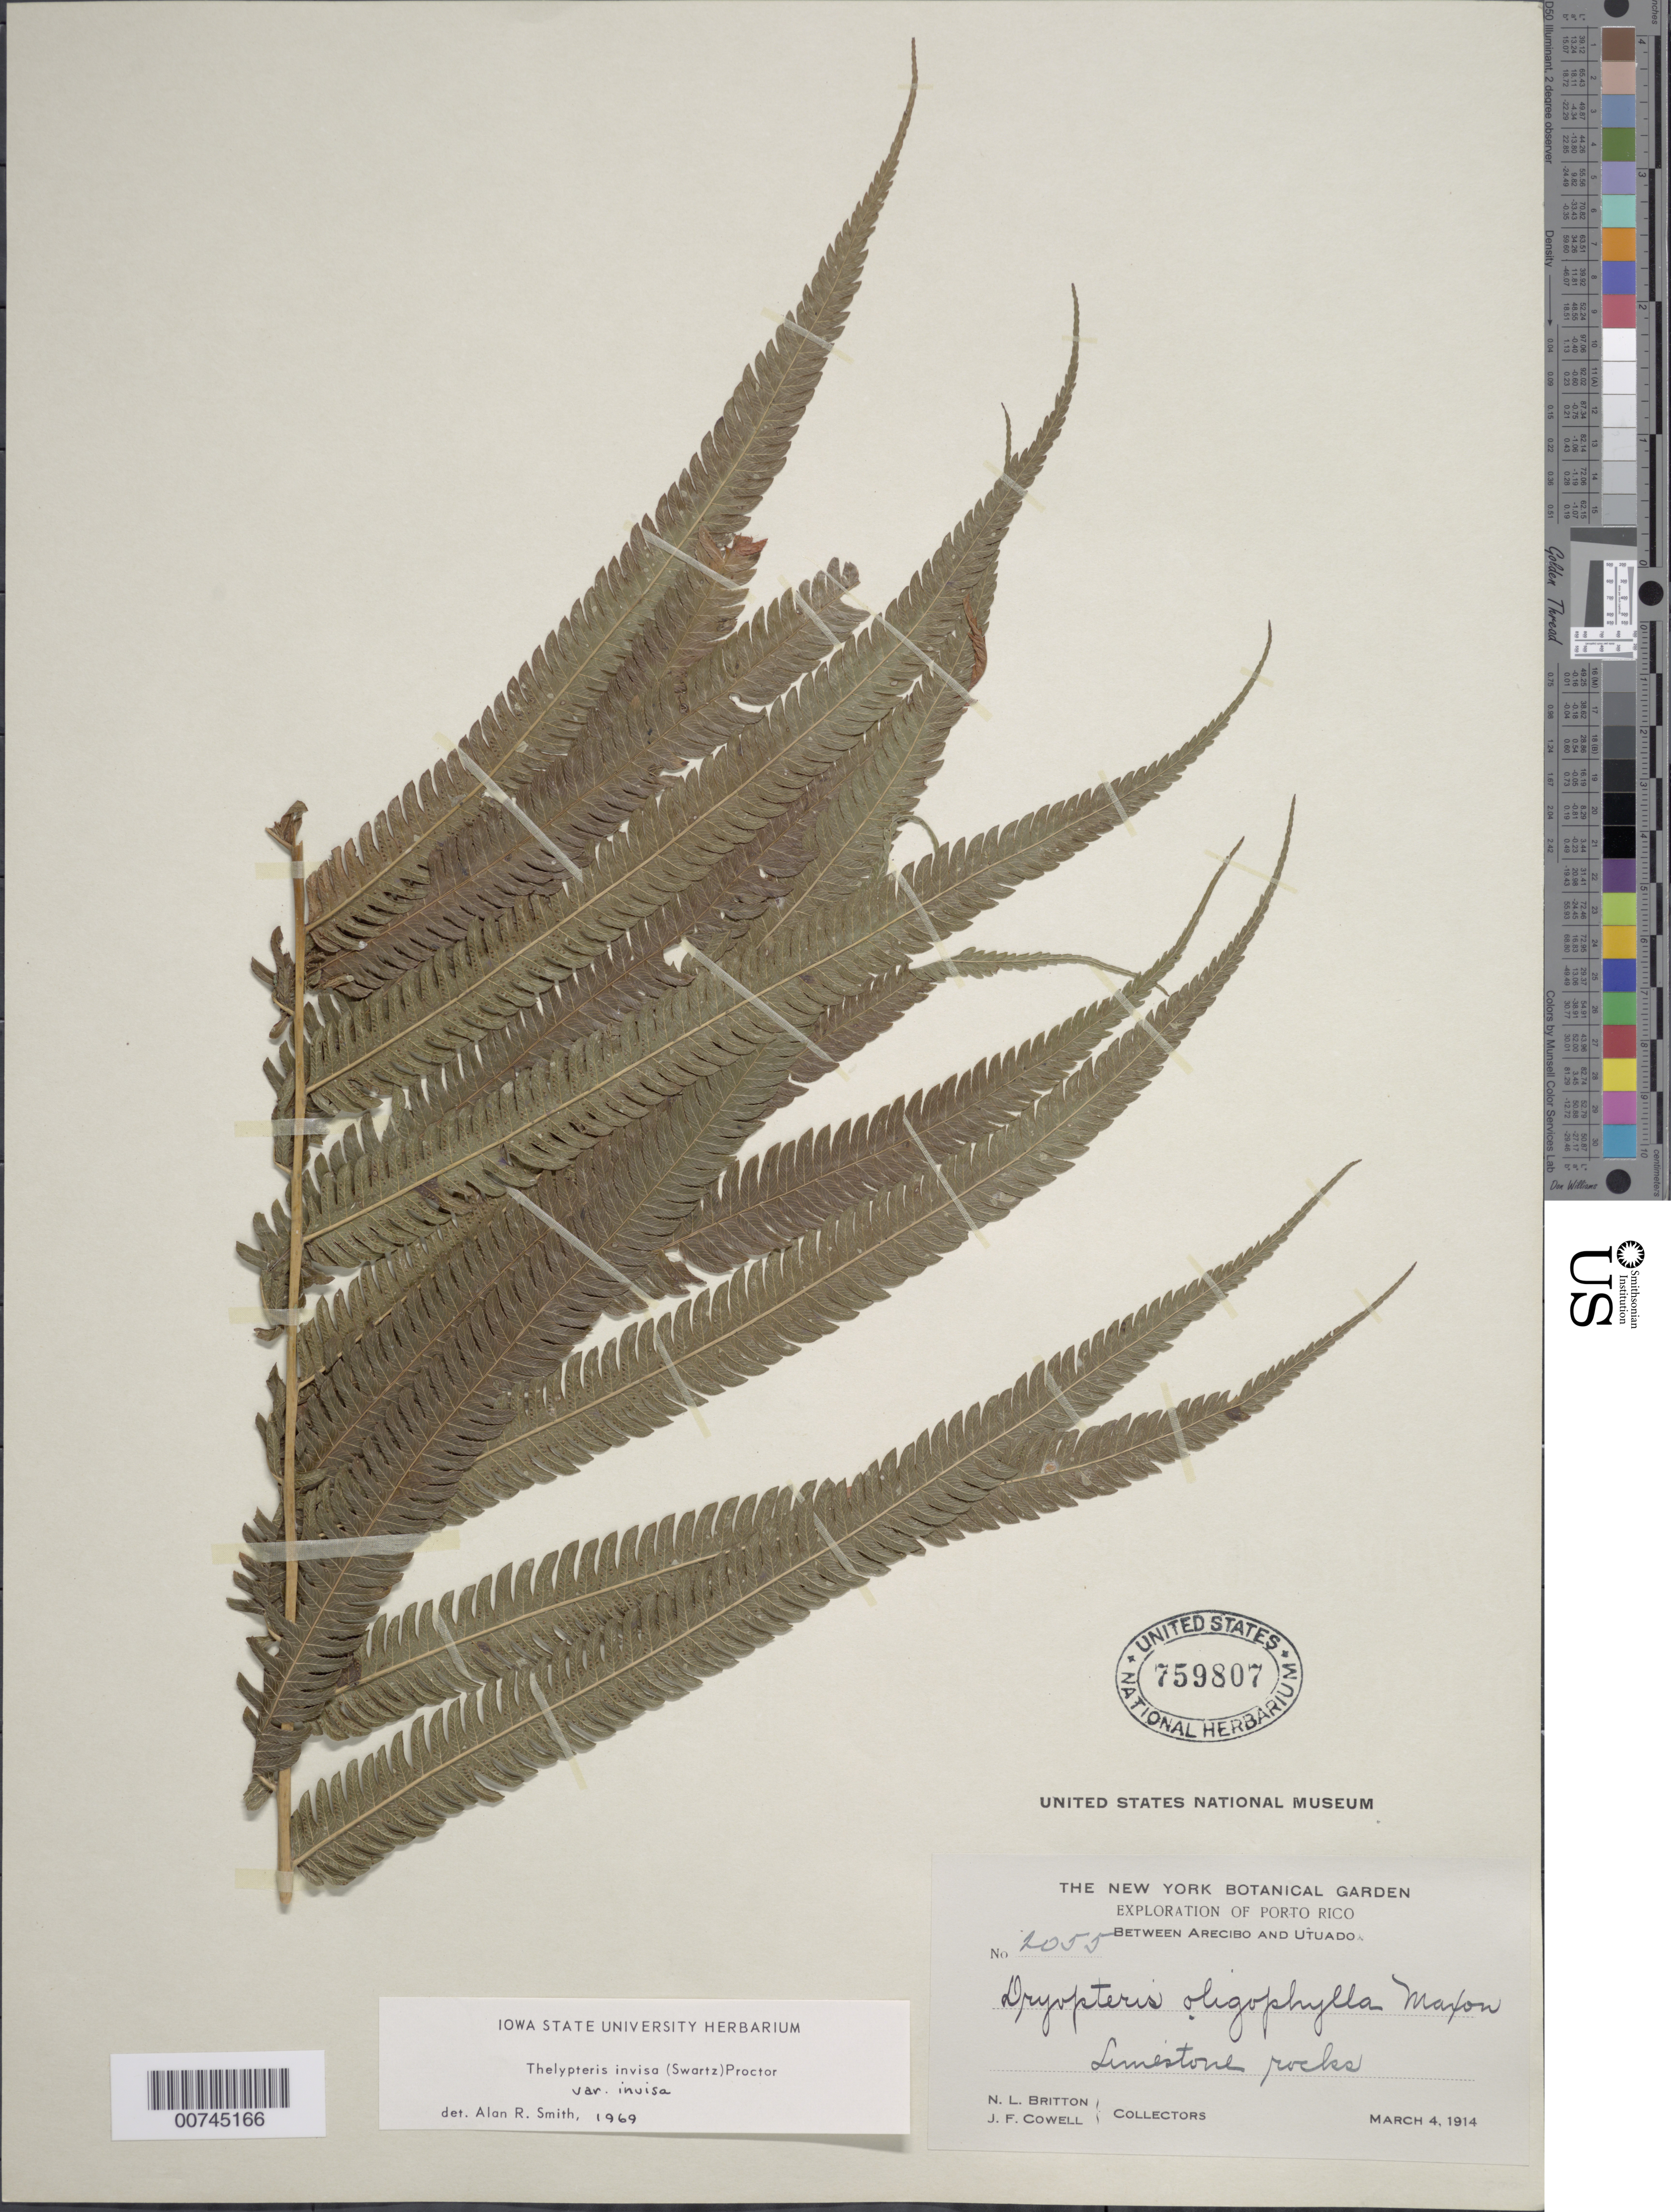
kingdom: Plantae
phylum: Tracheophyta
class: Polypodiopsida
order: Polypodiales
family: Thelypteridaceae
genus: Cyclosorus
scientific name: Cyclosorus grandis (A.R. Sm.) comb. nov., ined 2015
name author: (A.R. Sm.)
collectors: N. Britton & J. F. Cowell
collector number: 2055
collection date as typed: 04 Mar 1914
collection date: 1914-03-04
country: Puerto Rico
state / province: Arecibo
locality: Between Arecibo and Utuado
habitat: Limestone rocks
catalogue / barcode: US 759807